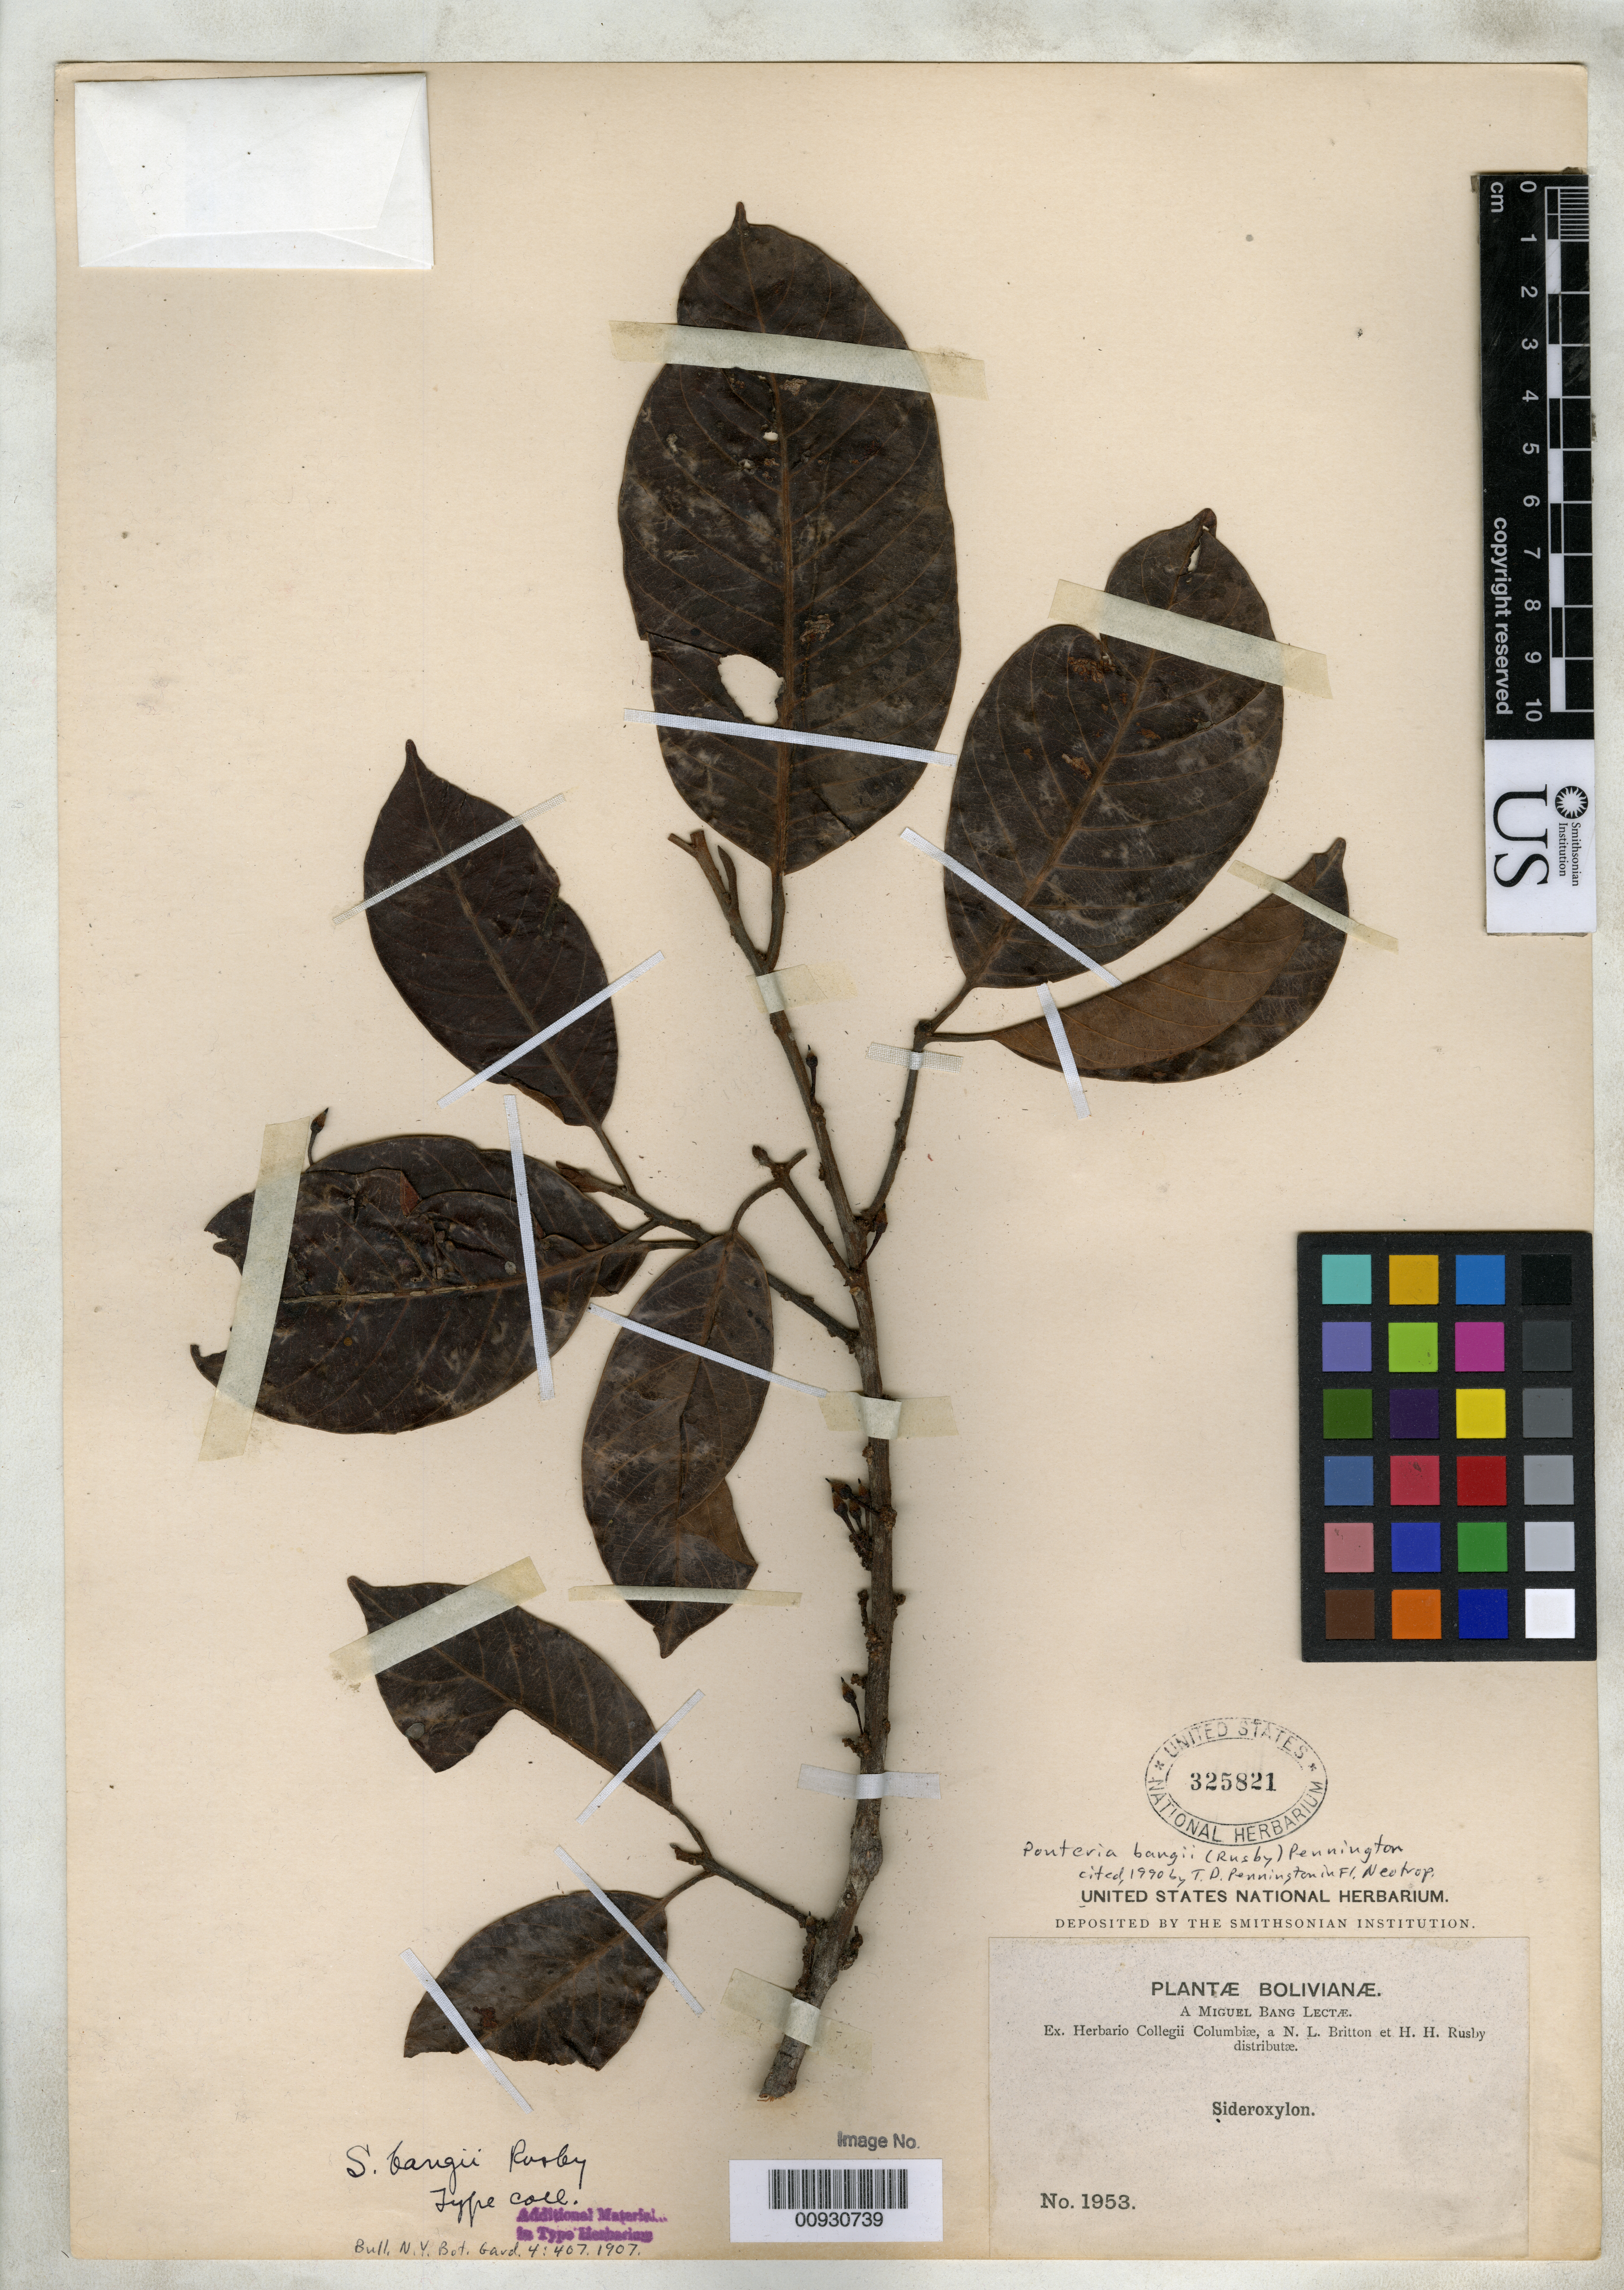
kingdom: Plantae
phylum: Tracheophyta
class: Magnoliopsida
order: Ericales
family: Sapotaceae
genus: Sideroxylon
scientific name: Sideroxylon bangii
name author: Rusby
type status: Isotype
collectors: M. Bang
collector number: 1953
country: Bolivia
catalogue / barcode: US 325821